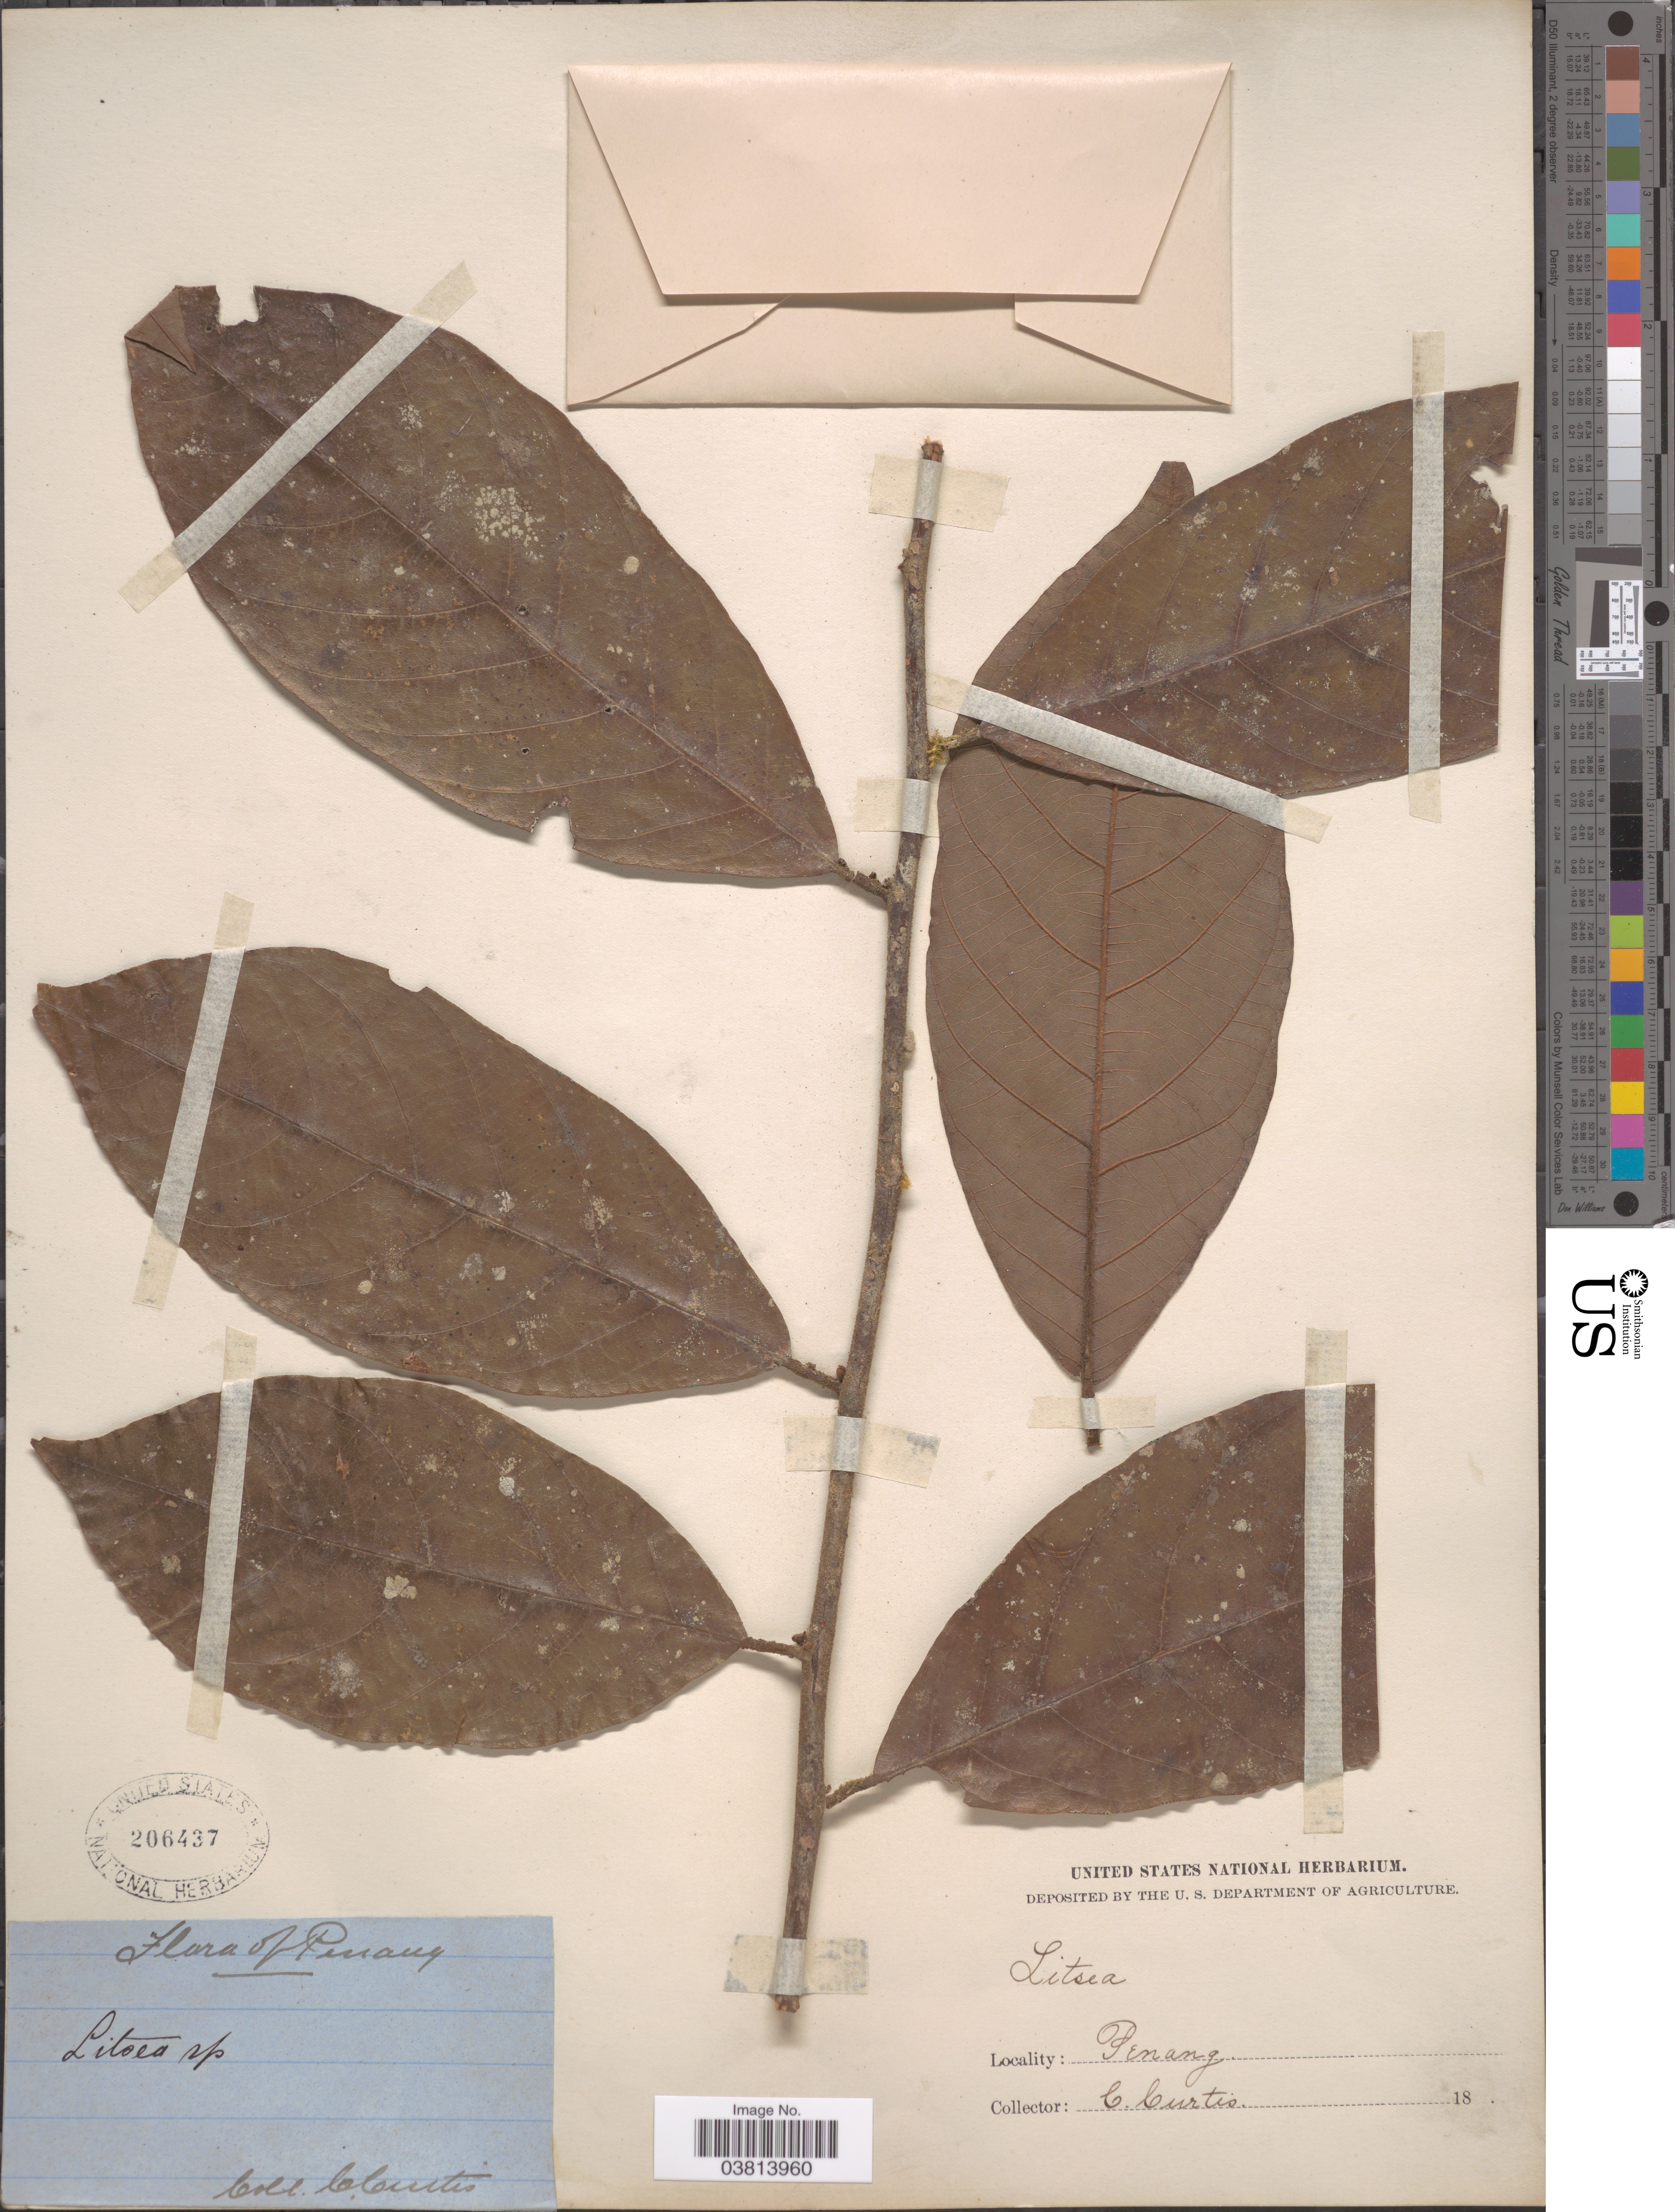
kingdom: Plantae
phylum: Tracheophyta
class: Magnoliopsida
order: Laurales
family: Lauraceae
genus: Litsea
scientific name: Litsea sp.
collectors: C. Curtis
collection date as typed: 18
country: Malaysia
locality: Penang.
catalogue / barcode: US 206437